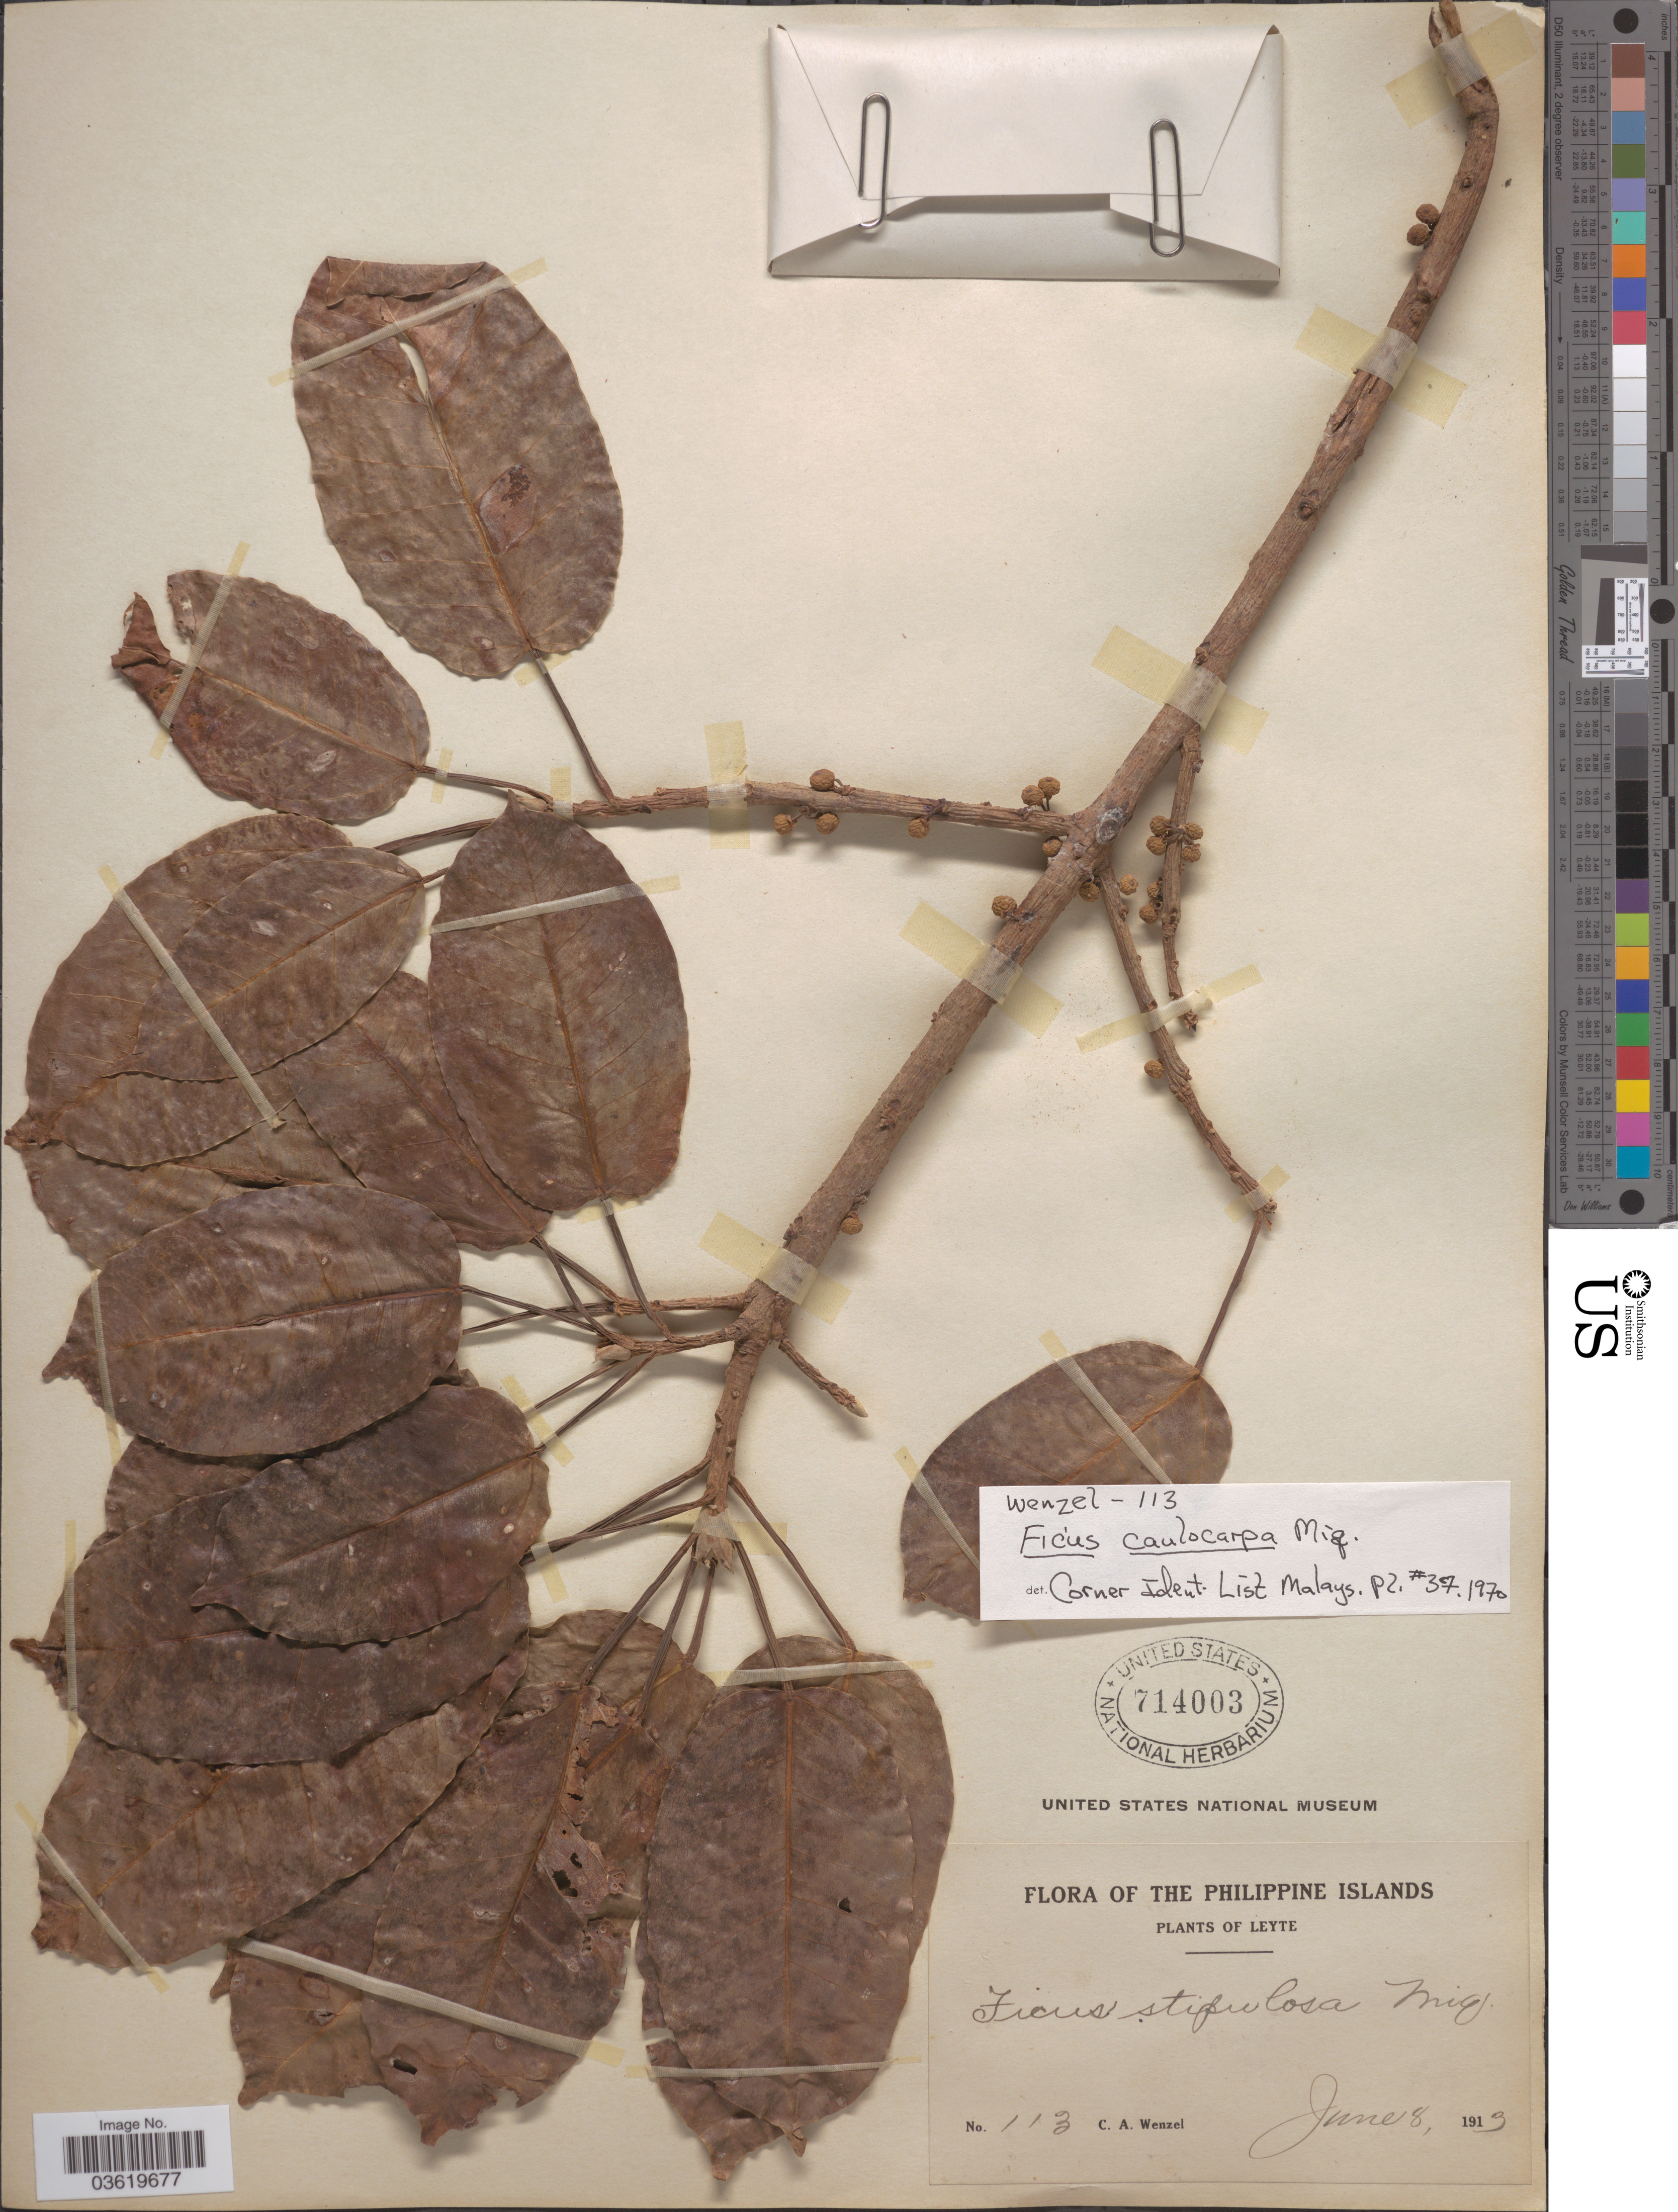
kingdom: Plantae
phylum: Tracheophyta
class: Magnoliopsida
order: Rosales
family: Moraceae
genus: Ficus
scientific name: Ficus stipulosa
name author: (Miq.) Miq.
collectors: C. Wenzel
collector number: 113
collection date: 1913-06-08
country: Philippines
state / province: Eastern Visayas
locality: Philippine Islands. Leyte.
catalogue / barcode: US 714003